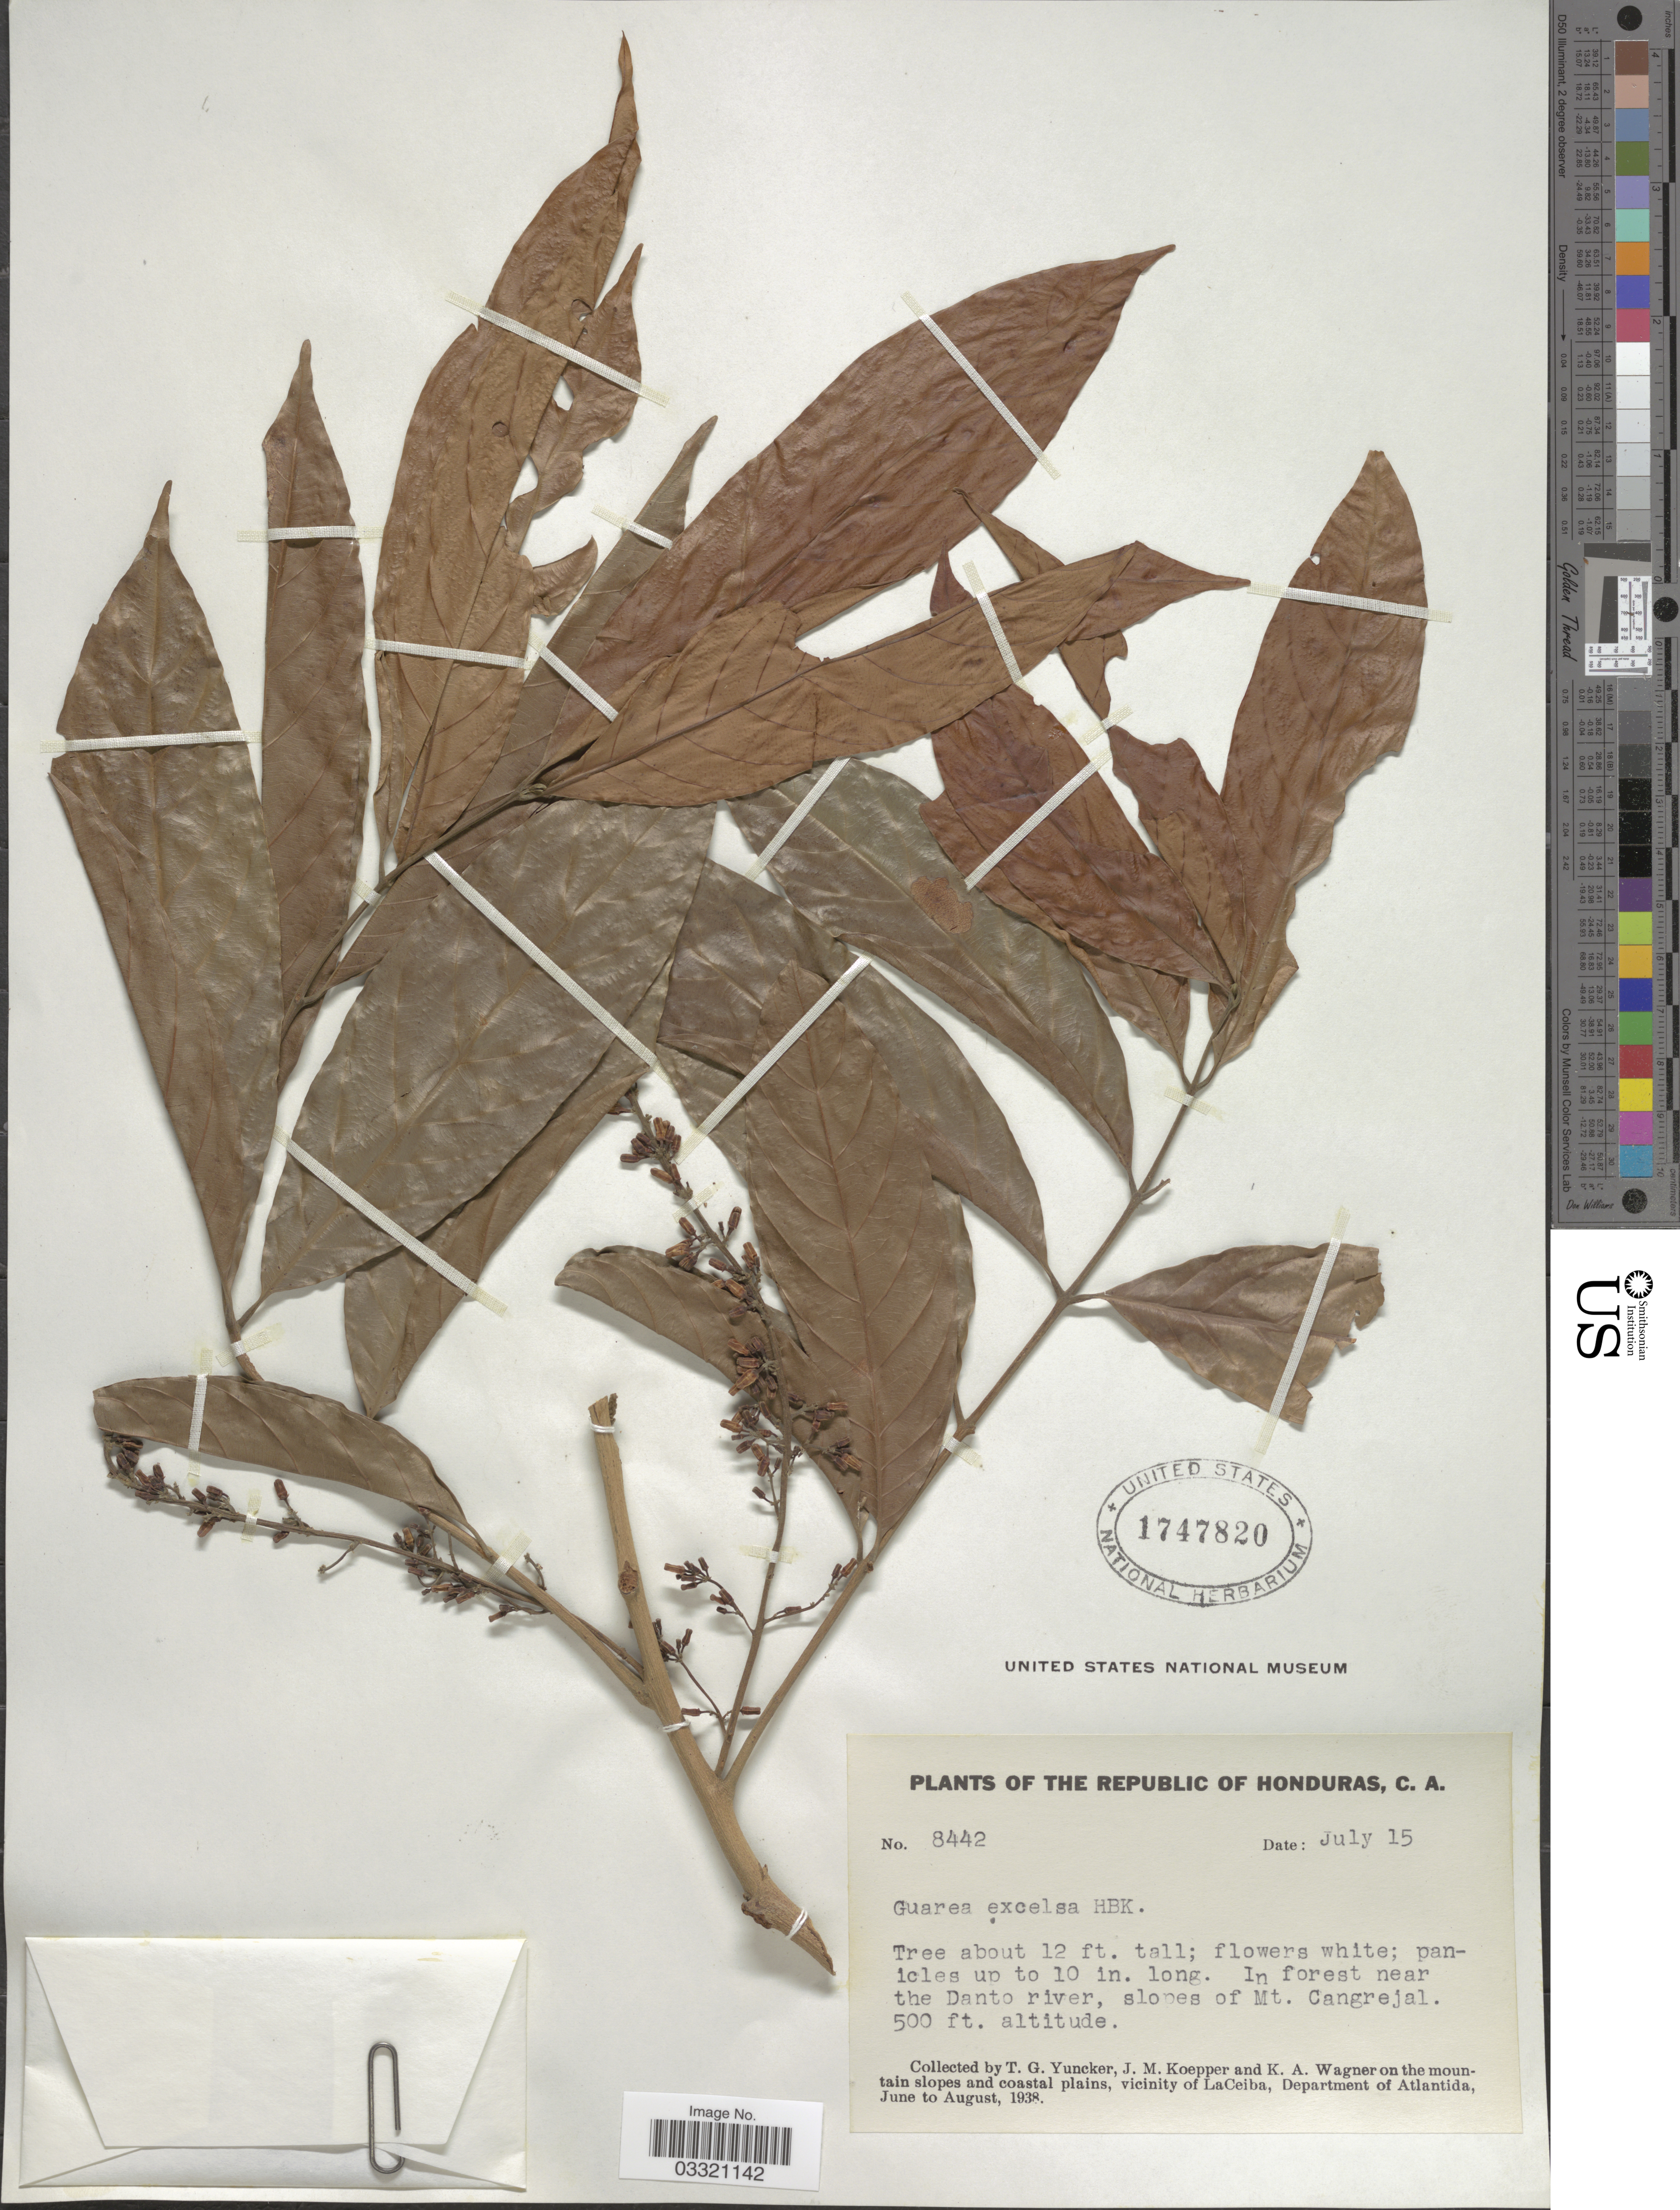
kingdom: Plantae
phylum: Tracheophyta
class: Magnoliopsida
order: Sapindales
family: Meliaceae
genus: Guarea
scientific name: Guarea excelsa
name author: Kunth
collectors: T. G. Yuncker, J. M. Koepper & K. A. Wagner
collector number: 8442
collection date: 1938-07-15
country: Honduras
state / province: Atlántida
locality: In forest near the Danto river, slopes of Mt. Cangrejal. Vicinity of LaCeiba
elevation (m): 152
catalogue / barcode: US 1747820